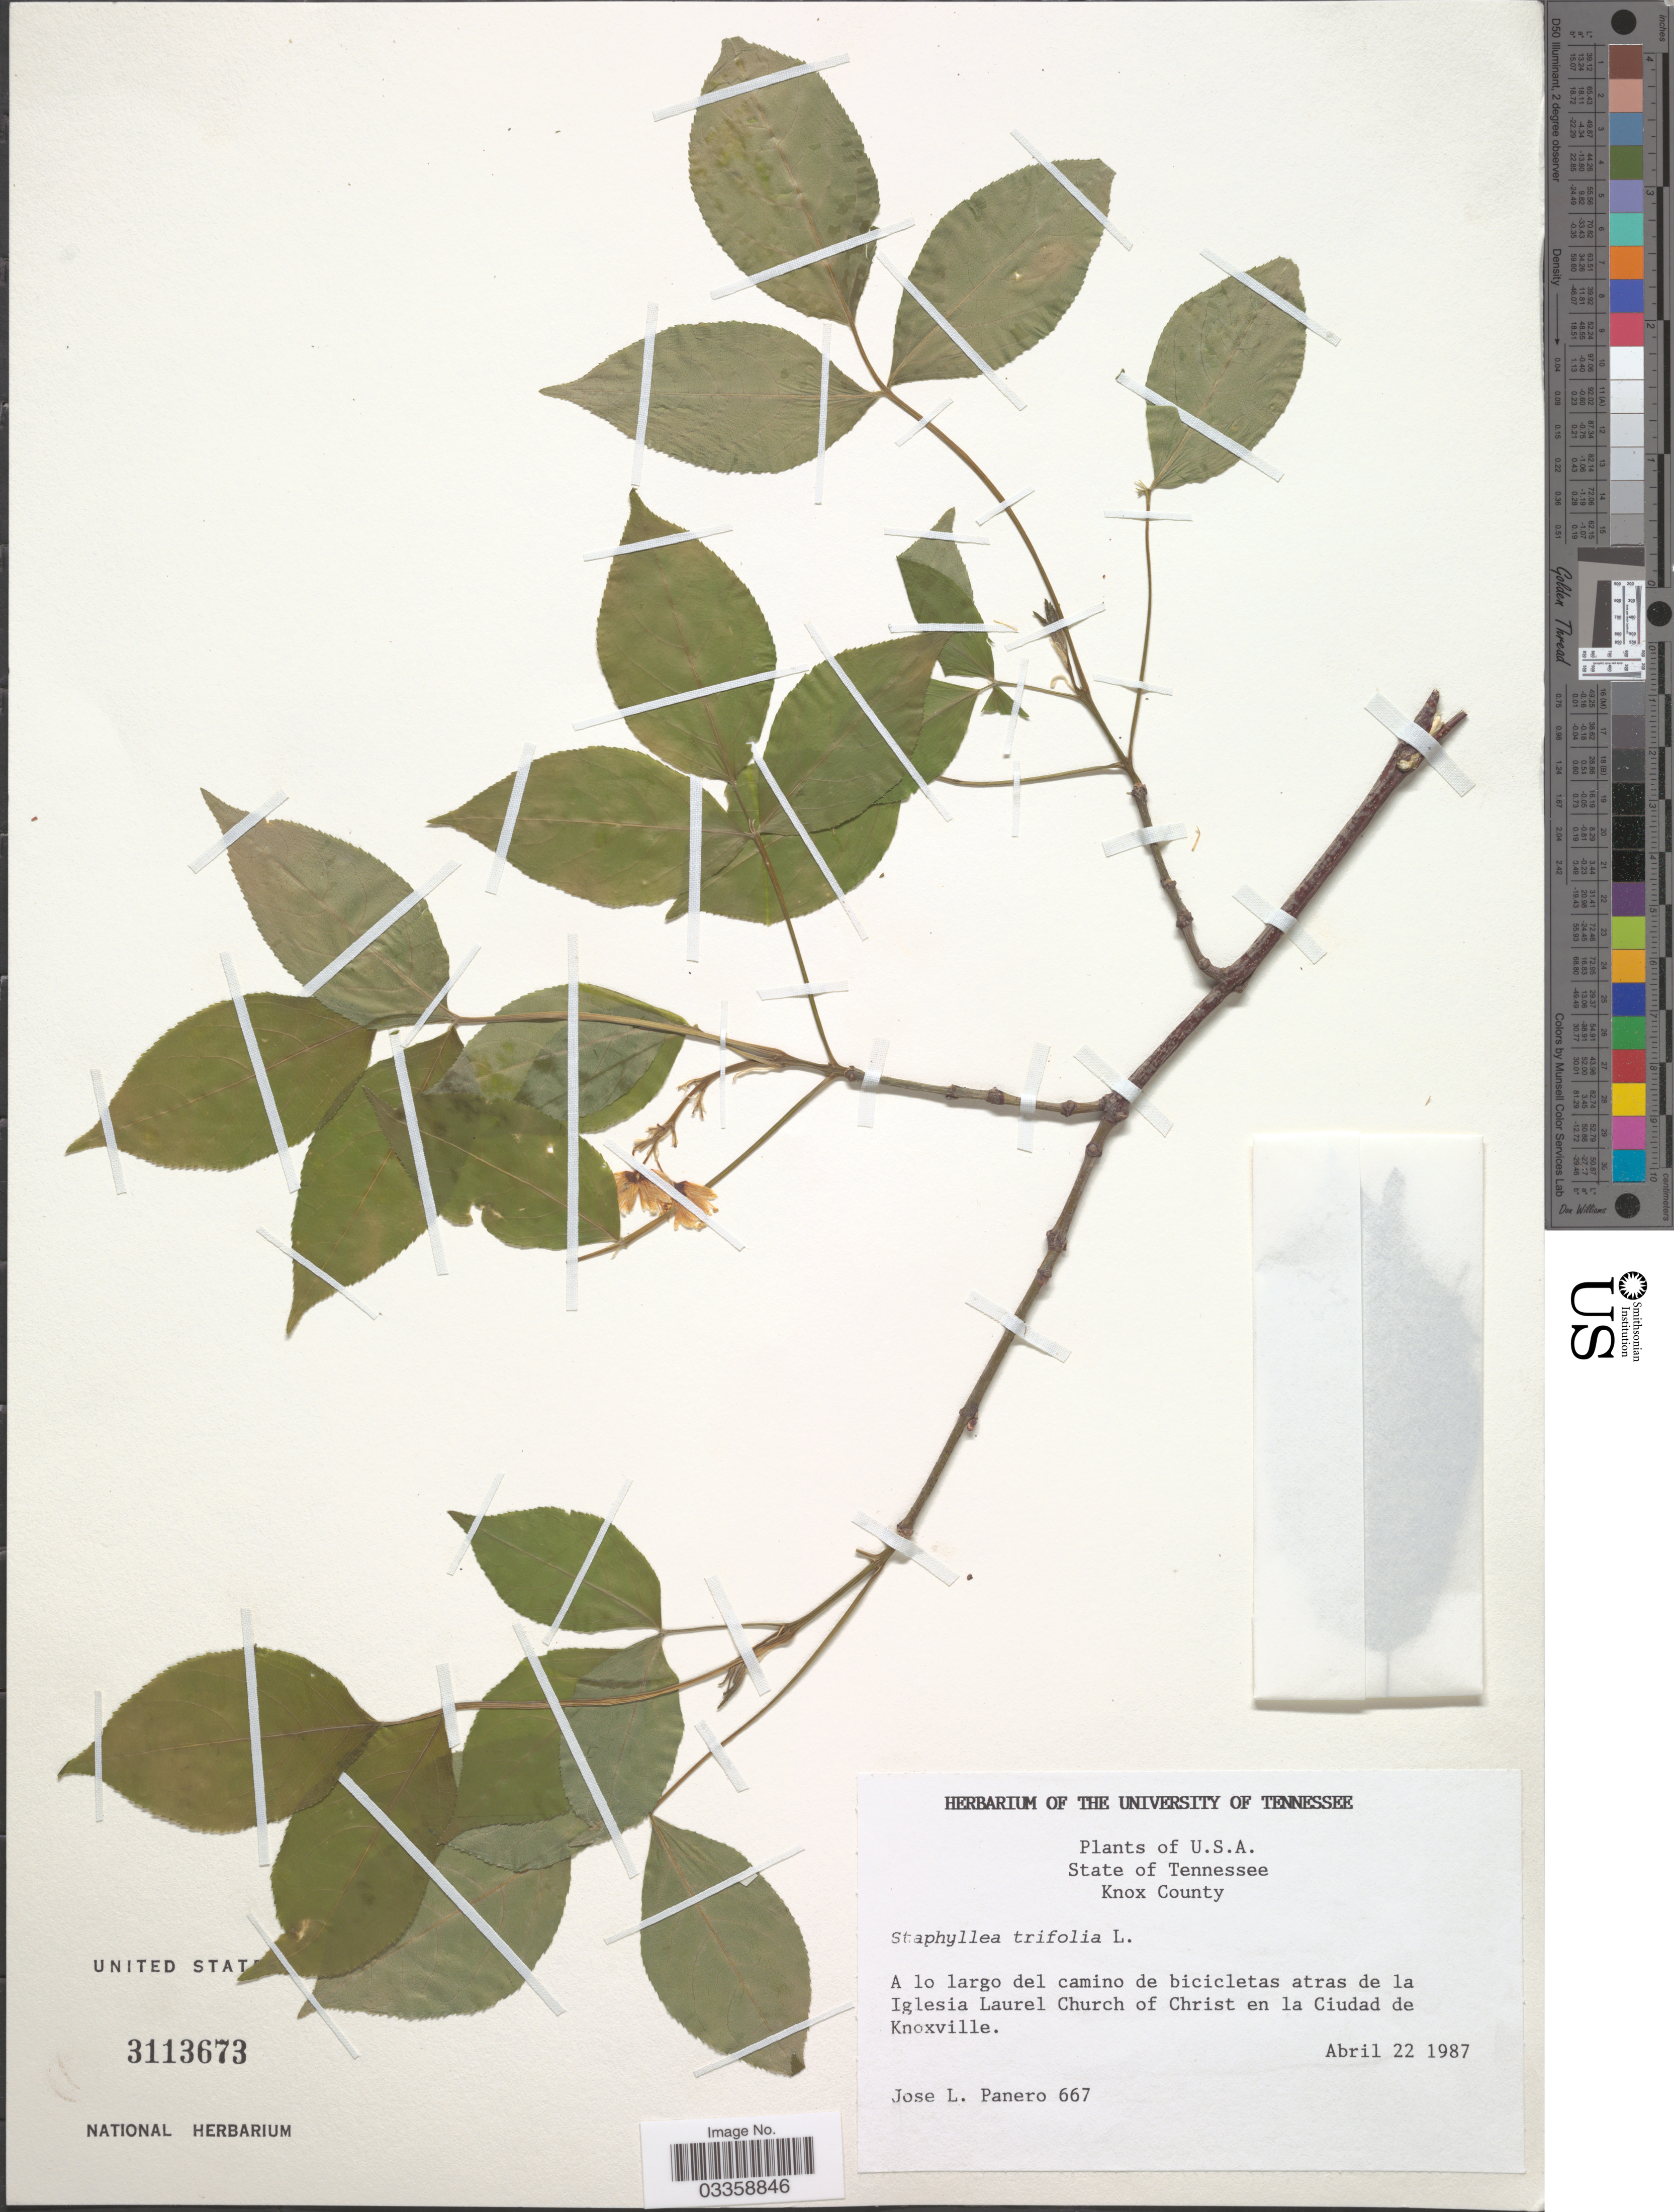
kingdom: Plantae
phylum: Tracheophyta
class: Magnoliopsida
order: Crossosomatales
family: Staphyleaceae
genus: Staphylea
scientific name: Staphylea trifolia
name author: L.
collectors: J. L. Panero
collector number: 667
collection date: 1987-04-22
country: United States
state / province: Tennessee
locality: Knox County. A lo large del camino de bicicletas atras de la Iglesia Laurel Church of Christ en la Ciudad de Knoxville.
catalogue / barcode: US 3113673